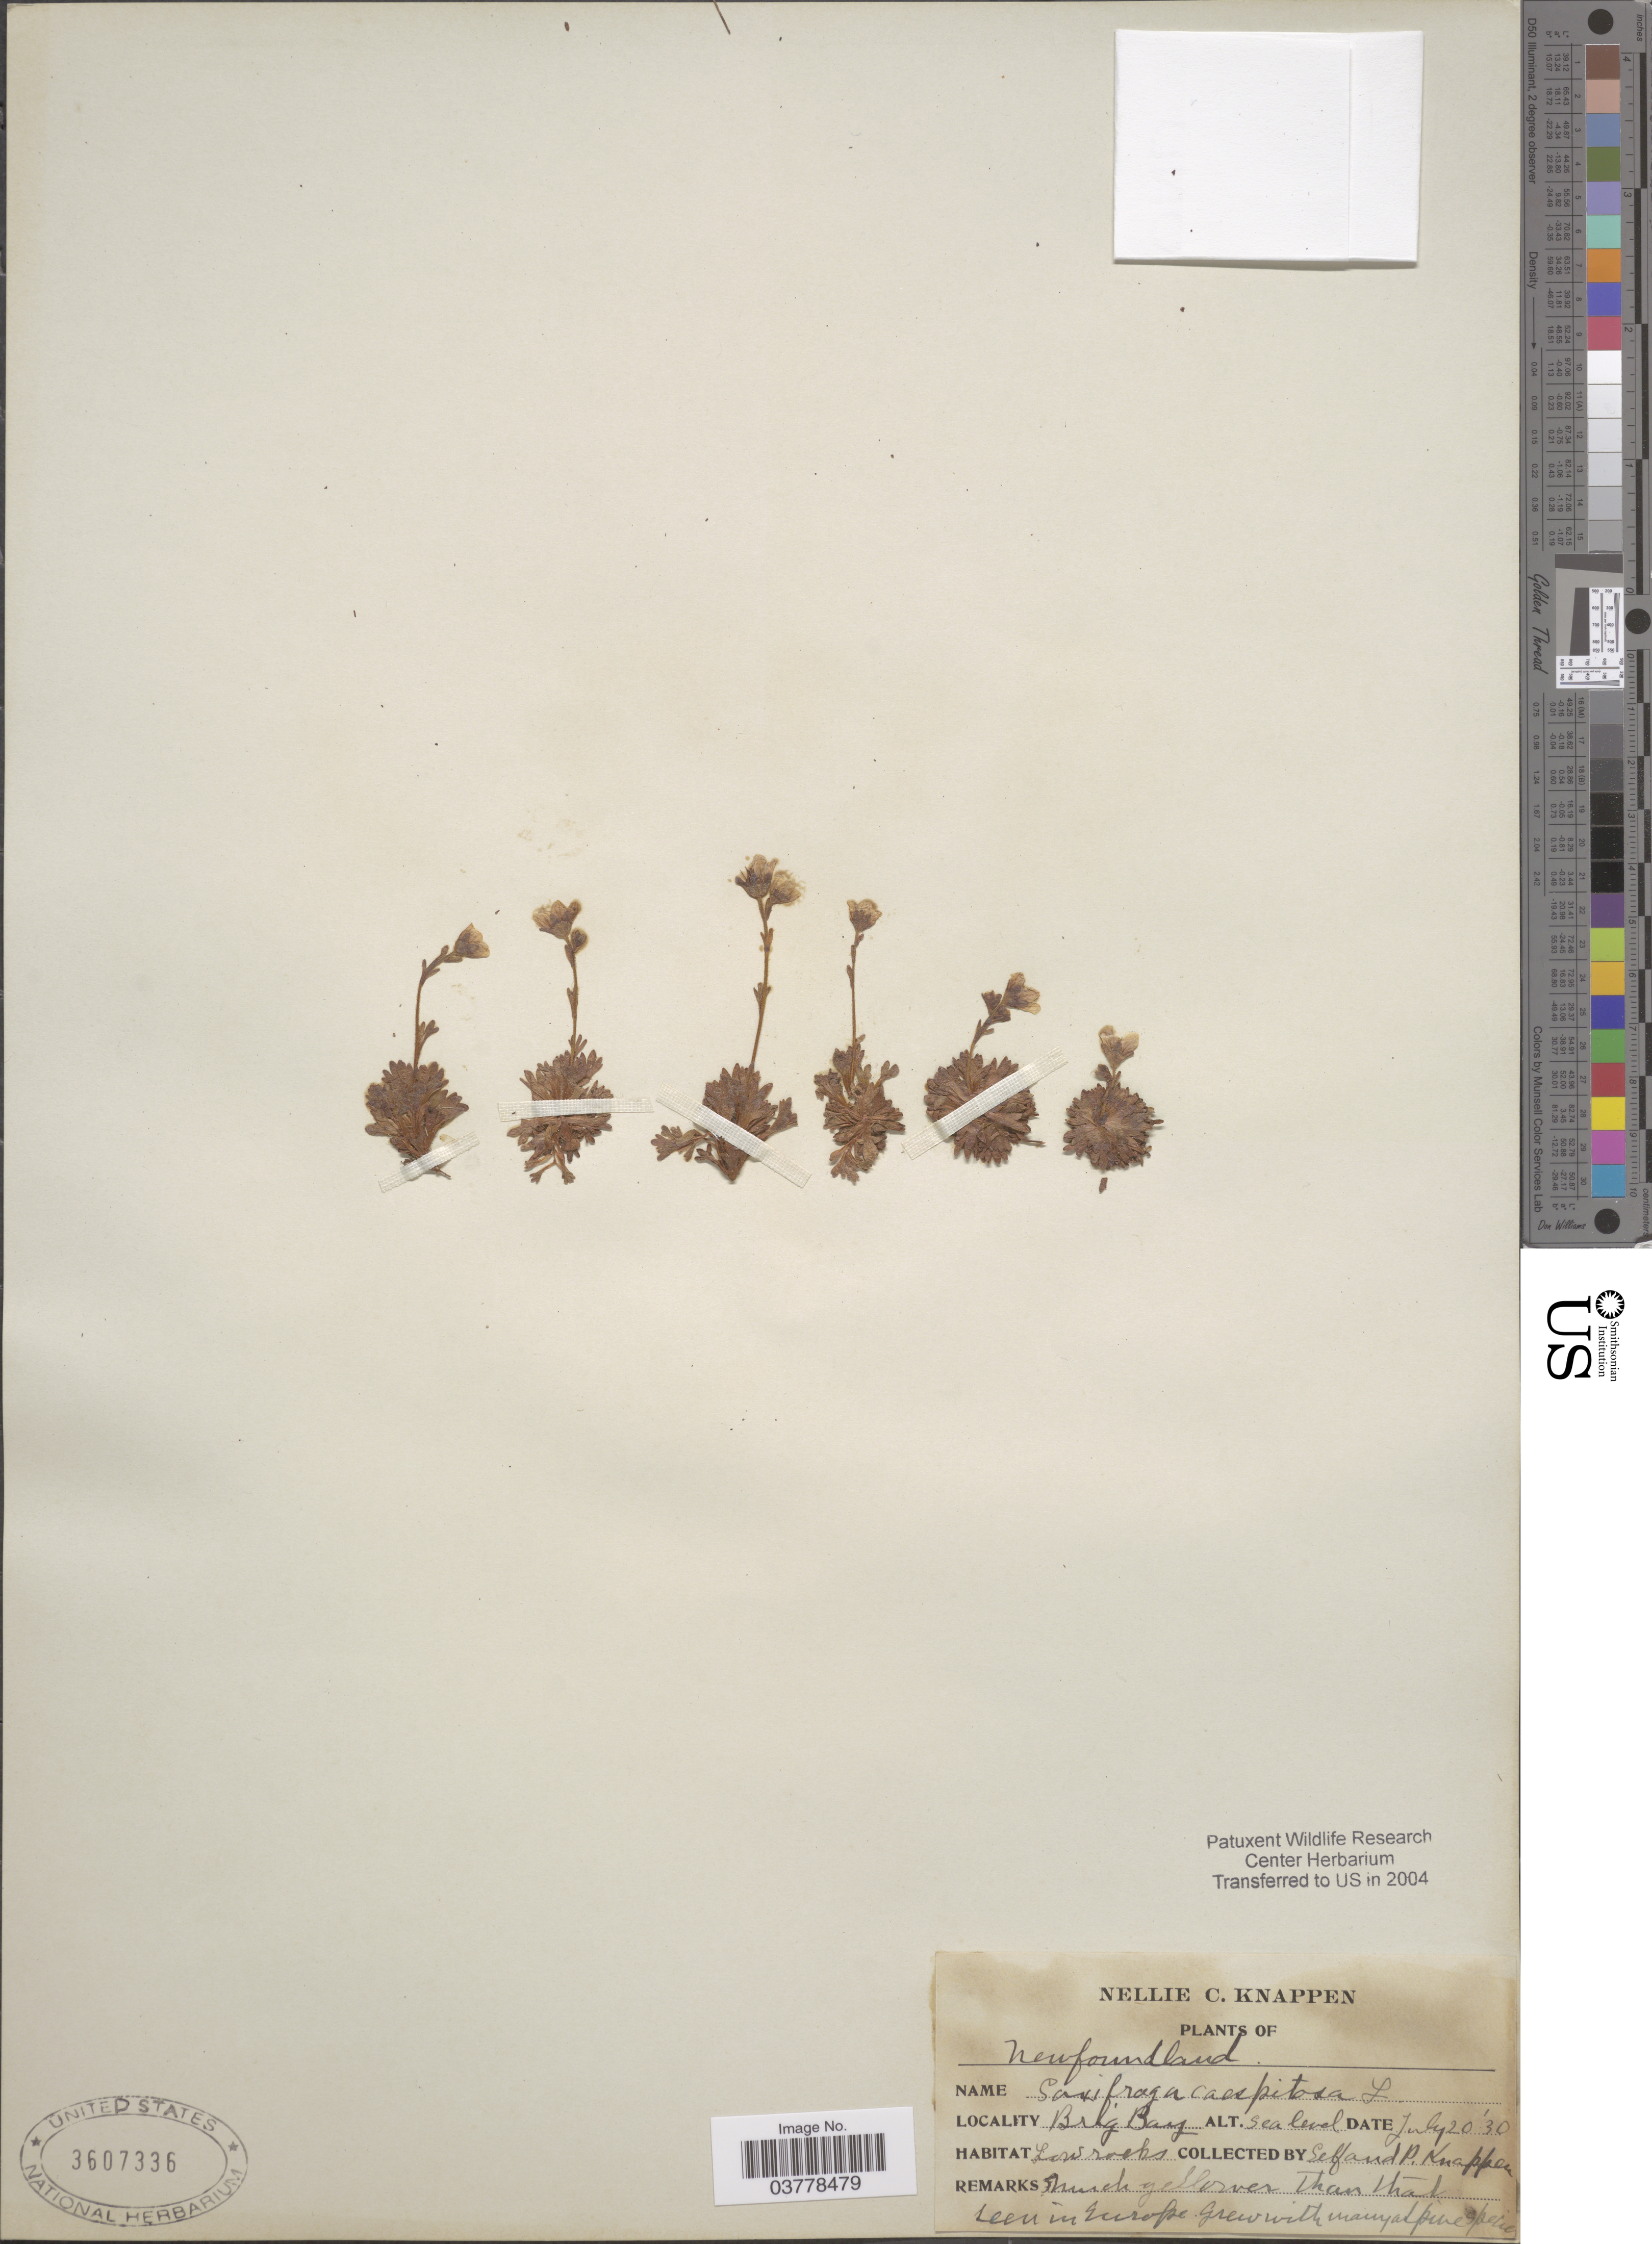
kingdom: Plantae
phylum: Tracheophyta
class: Magnoliopsida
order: Saxifragales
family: Saxifragaceae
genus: Saxifraga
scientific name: Saxifraga caespitosa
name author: L.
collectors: N. Knappen & P. Knappen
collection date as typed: Transcribed d/m/y: 20/7/30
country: Canada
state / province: Newfoundland and Labrador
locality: Brig bay.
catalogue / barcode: US 3607336